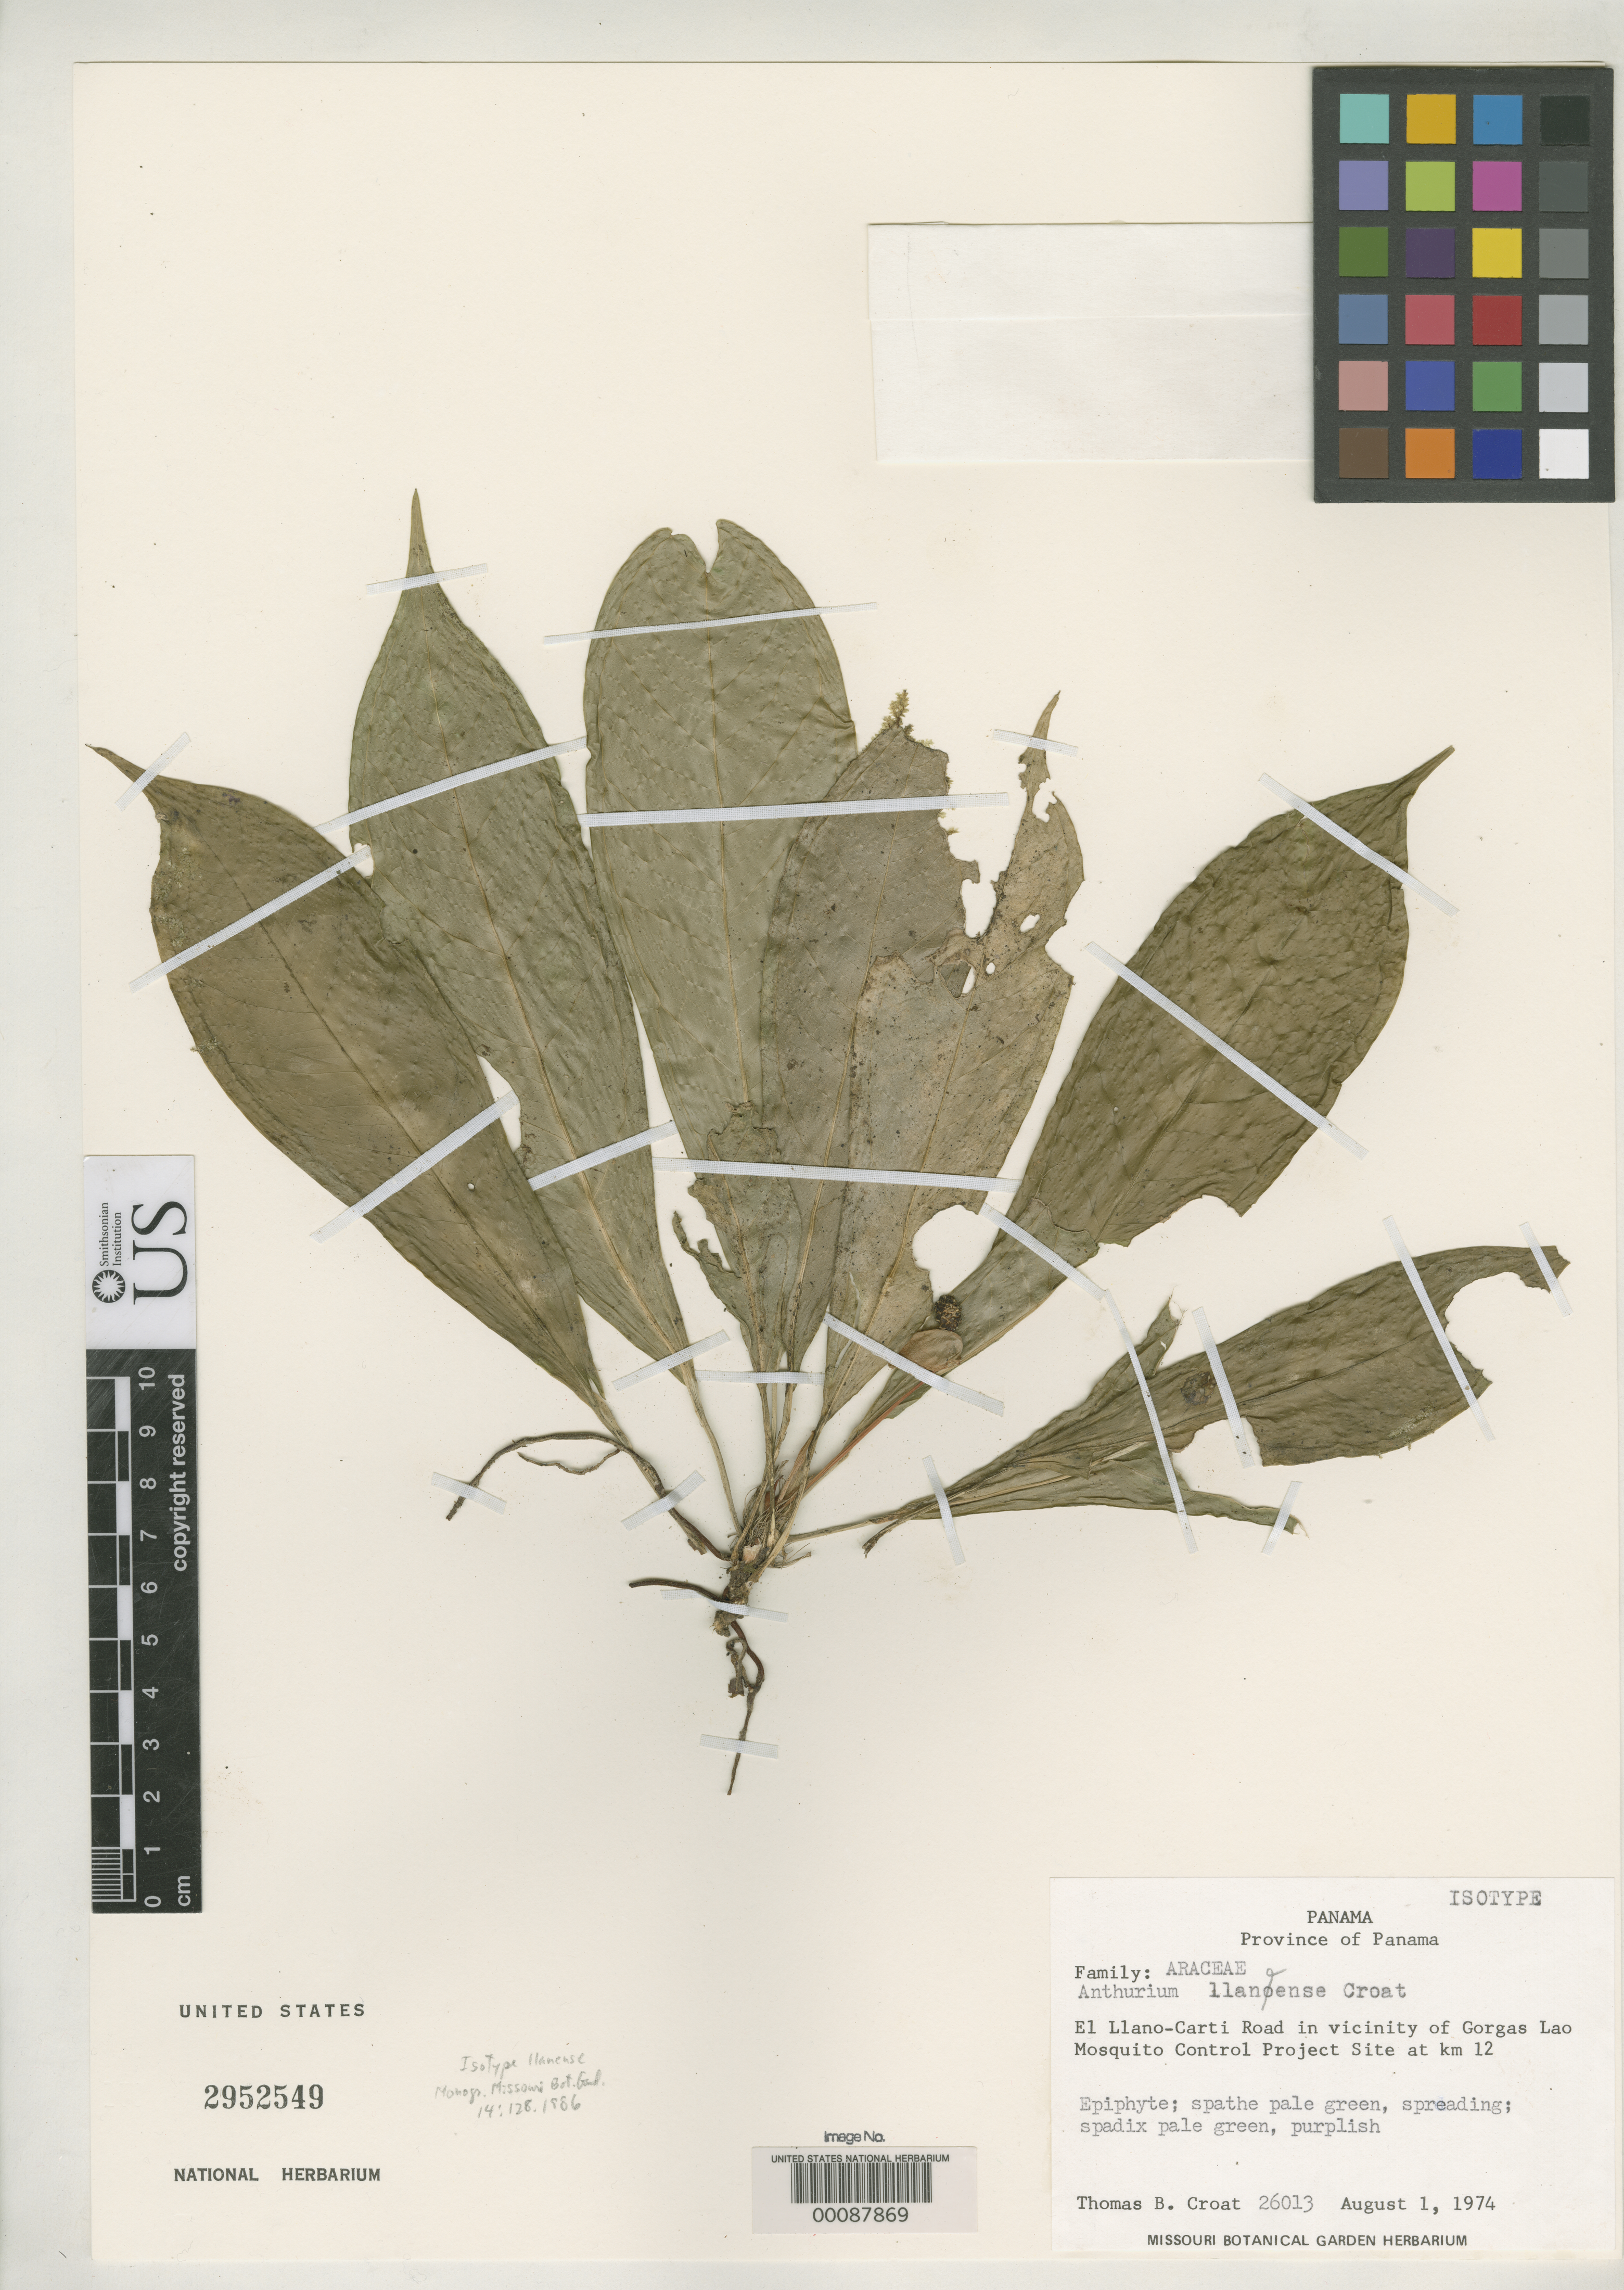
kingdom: Plantae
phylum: Tracheophyta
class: Liliopsida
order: Alismatales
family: Araceae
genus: Anthurium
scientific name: Anthurium llanense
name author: Croat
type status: Isotype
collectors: T. B. Croat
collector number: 26013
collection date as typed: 01 Aug 1974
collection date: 1974-08-01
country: Panama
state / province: Panamá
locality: El Llano - Carti road, near Gorgas Lao mosquito control project site.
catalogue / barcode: US 2952549